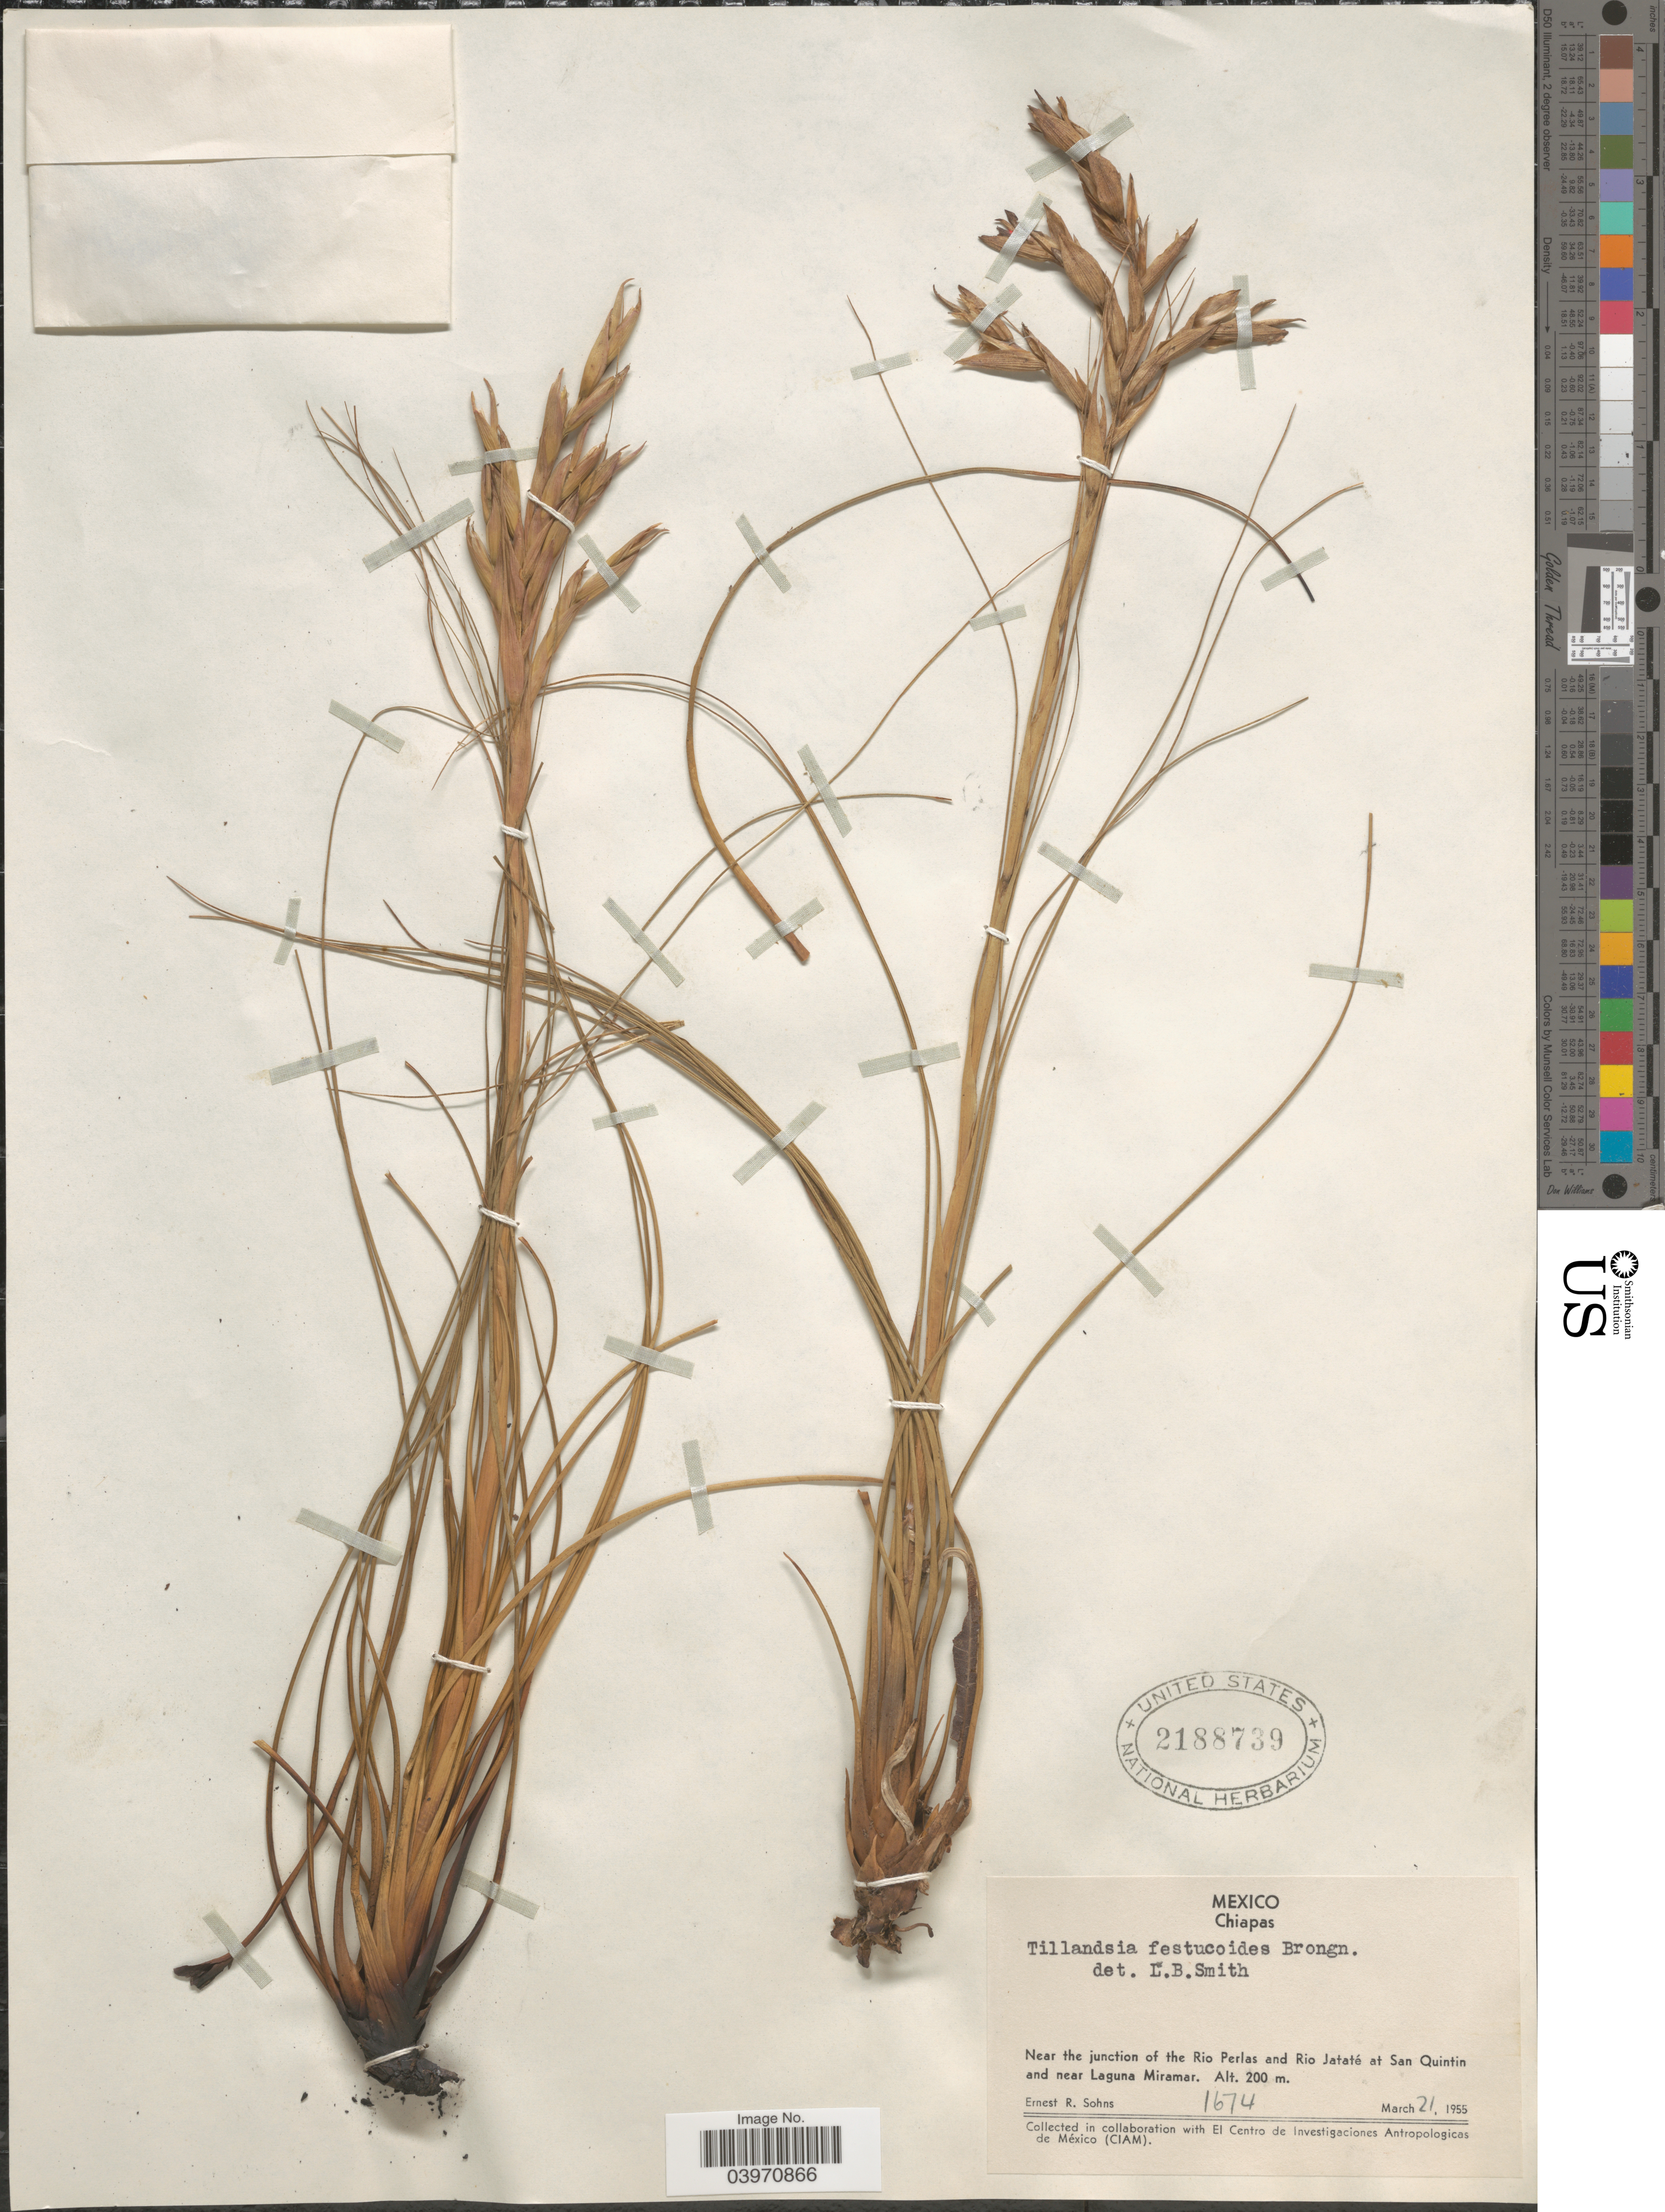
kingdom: Plantae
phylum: Tracheophyta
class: Liliopsida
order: Poales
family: Bromeliaceae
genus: Tillandsia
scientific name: Tillandsia festucoides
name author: Brongn. ex Mez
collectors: E. R. Sohns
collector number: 1674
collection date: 1955-03-21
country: Mexico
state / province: Chiapas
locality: Near the junction of the Rio Perlas and Rio Jataté at San Quintin and near Laguna Miramar.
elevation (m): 200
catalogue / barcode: US 2188739